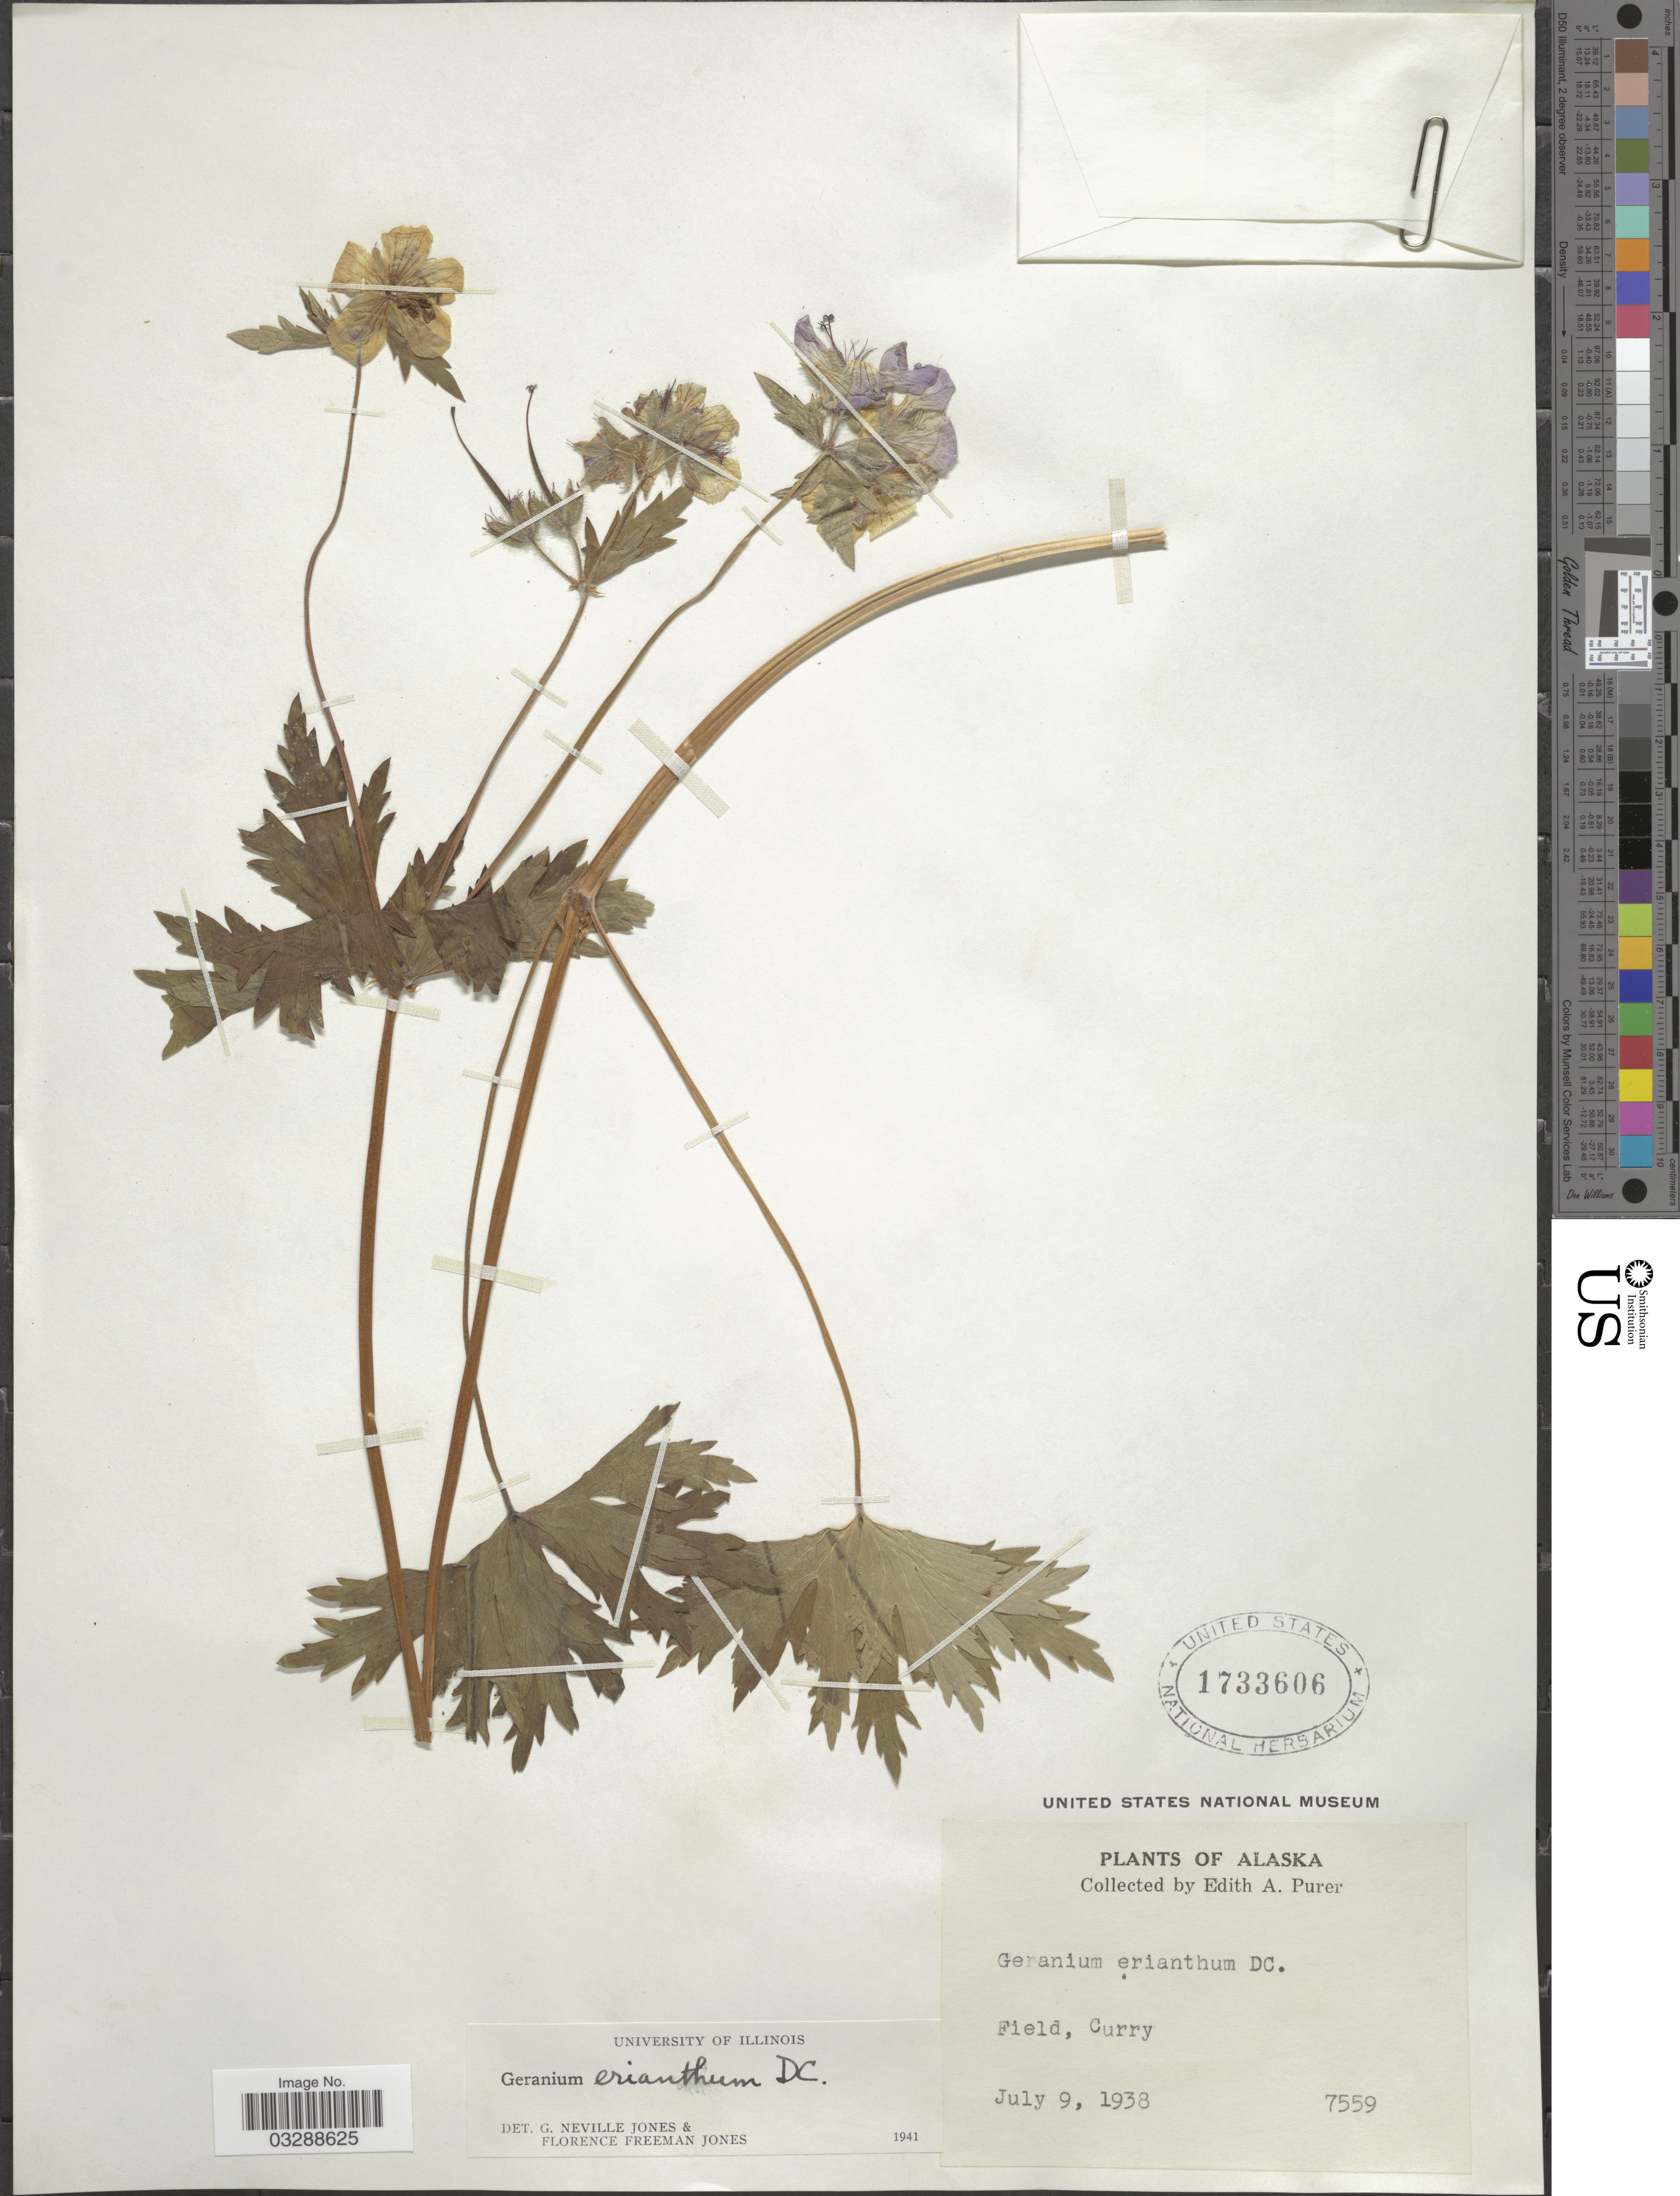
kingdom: Plantae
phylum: Tracheophyta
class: Magnoliopsida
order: Geraniales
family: Geraniaceae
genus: Geranium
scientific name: Geranium erianthum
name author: DC.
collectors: E. Purer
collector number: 7559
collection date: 1938-07-09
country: United States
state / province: Alaska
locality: Field, Curry.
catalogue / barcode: US 1733606